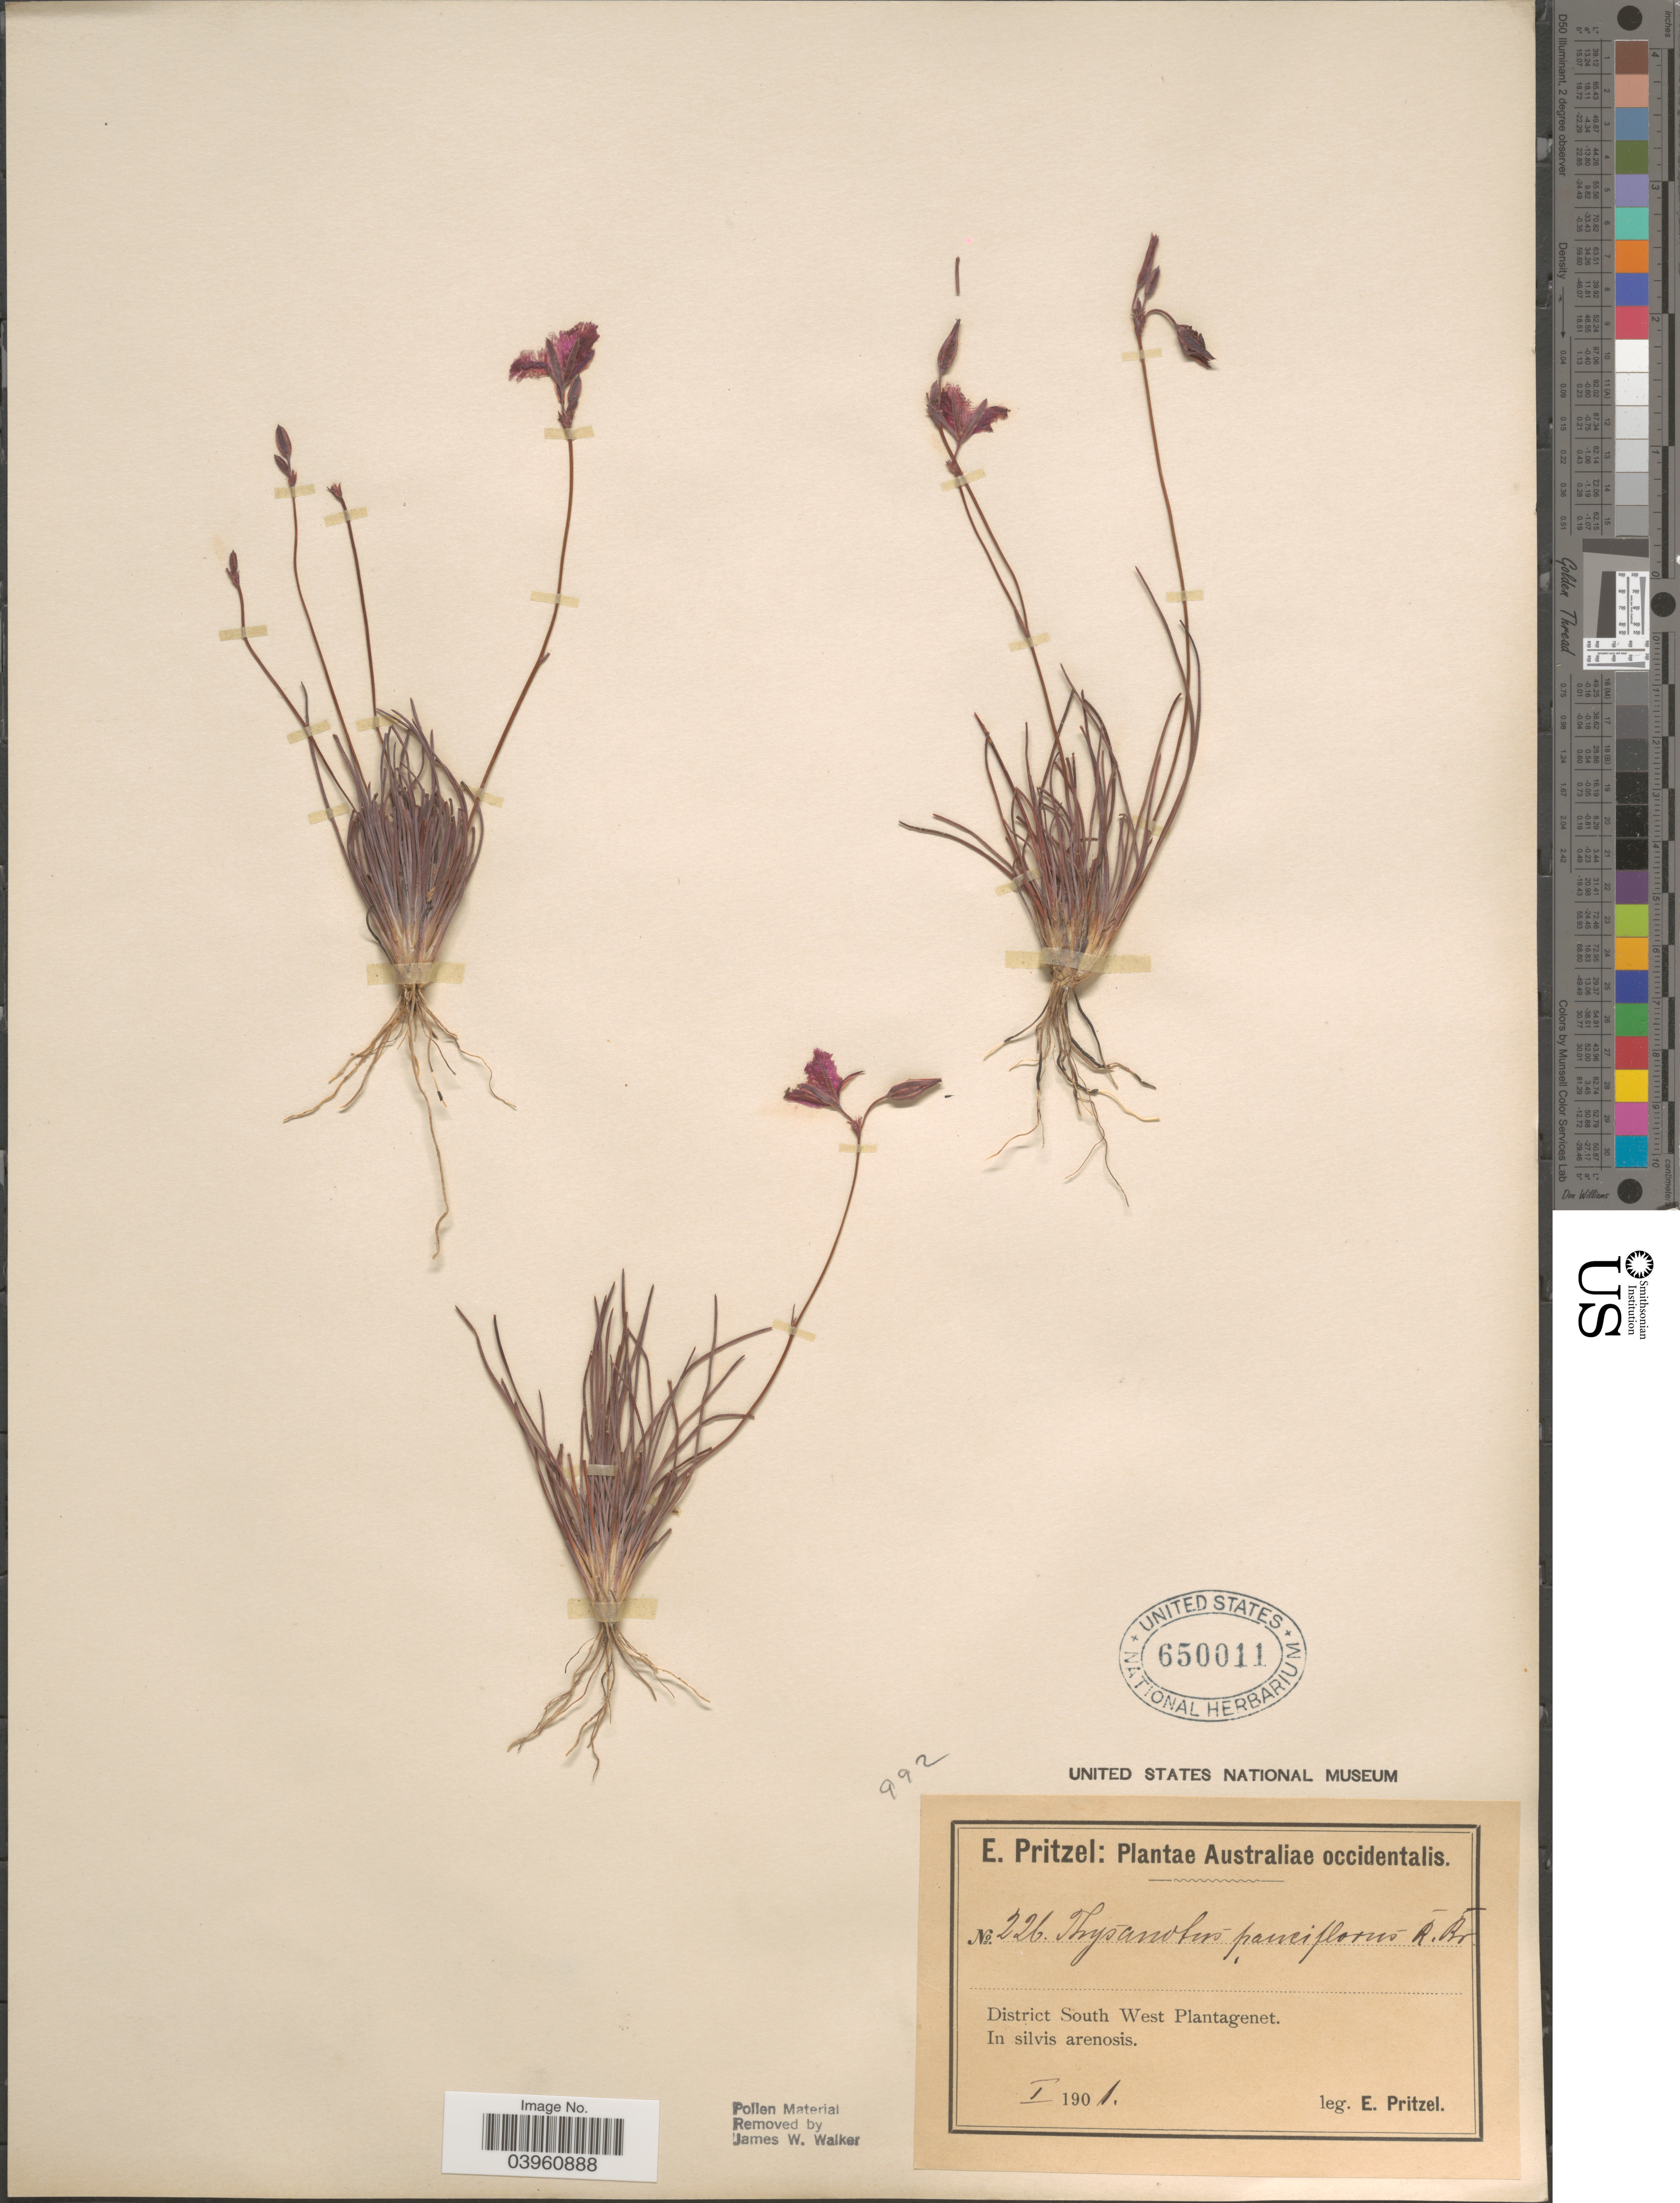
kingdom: Plantae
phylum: Tracheophyta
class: Liliopsida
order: Asparagales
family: Asparagaceae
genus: Thysanotus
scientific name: Thysanotus pauciflorus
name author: R. Br.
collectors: E. G. Pritzel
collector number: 226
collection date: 1901-01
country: Australia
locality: Australiae occidentalis. District South West Plantagenet. In silvis arenosis.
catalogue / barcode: US 650011